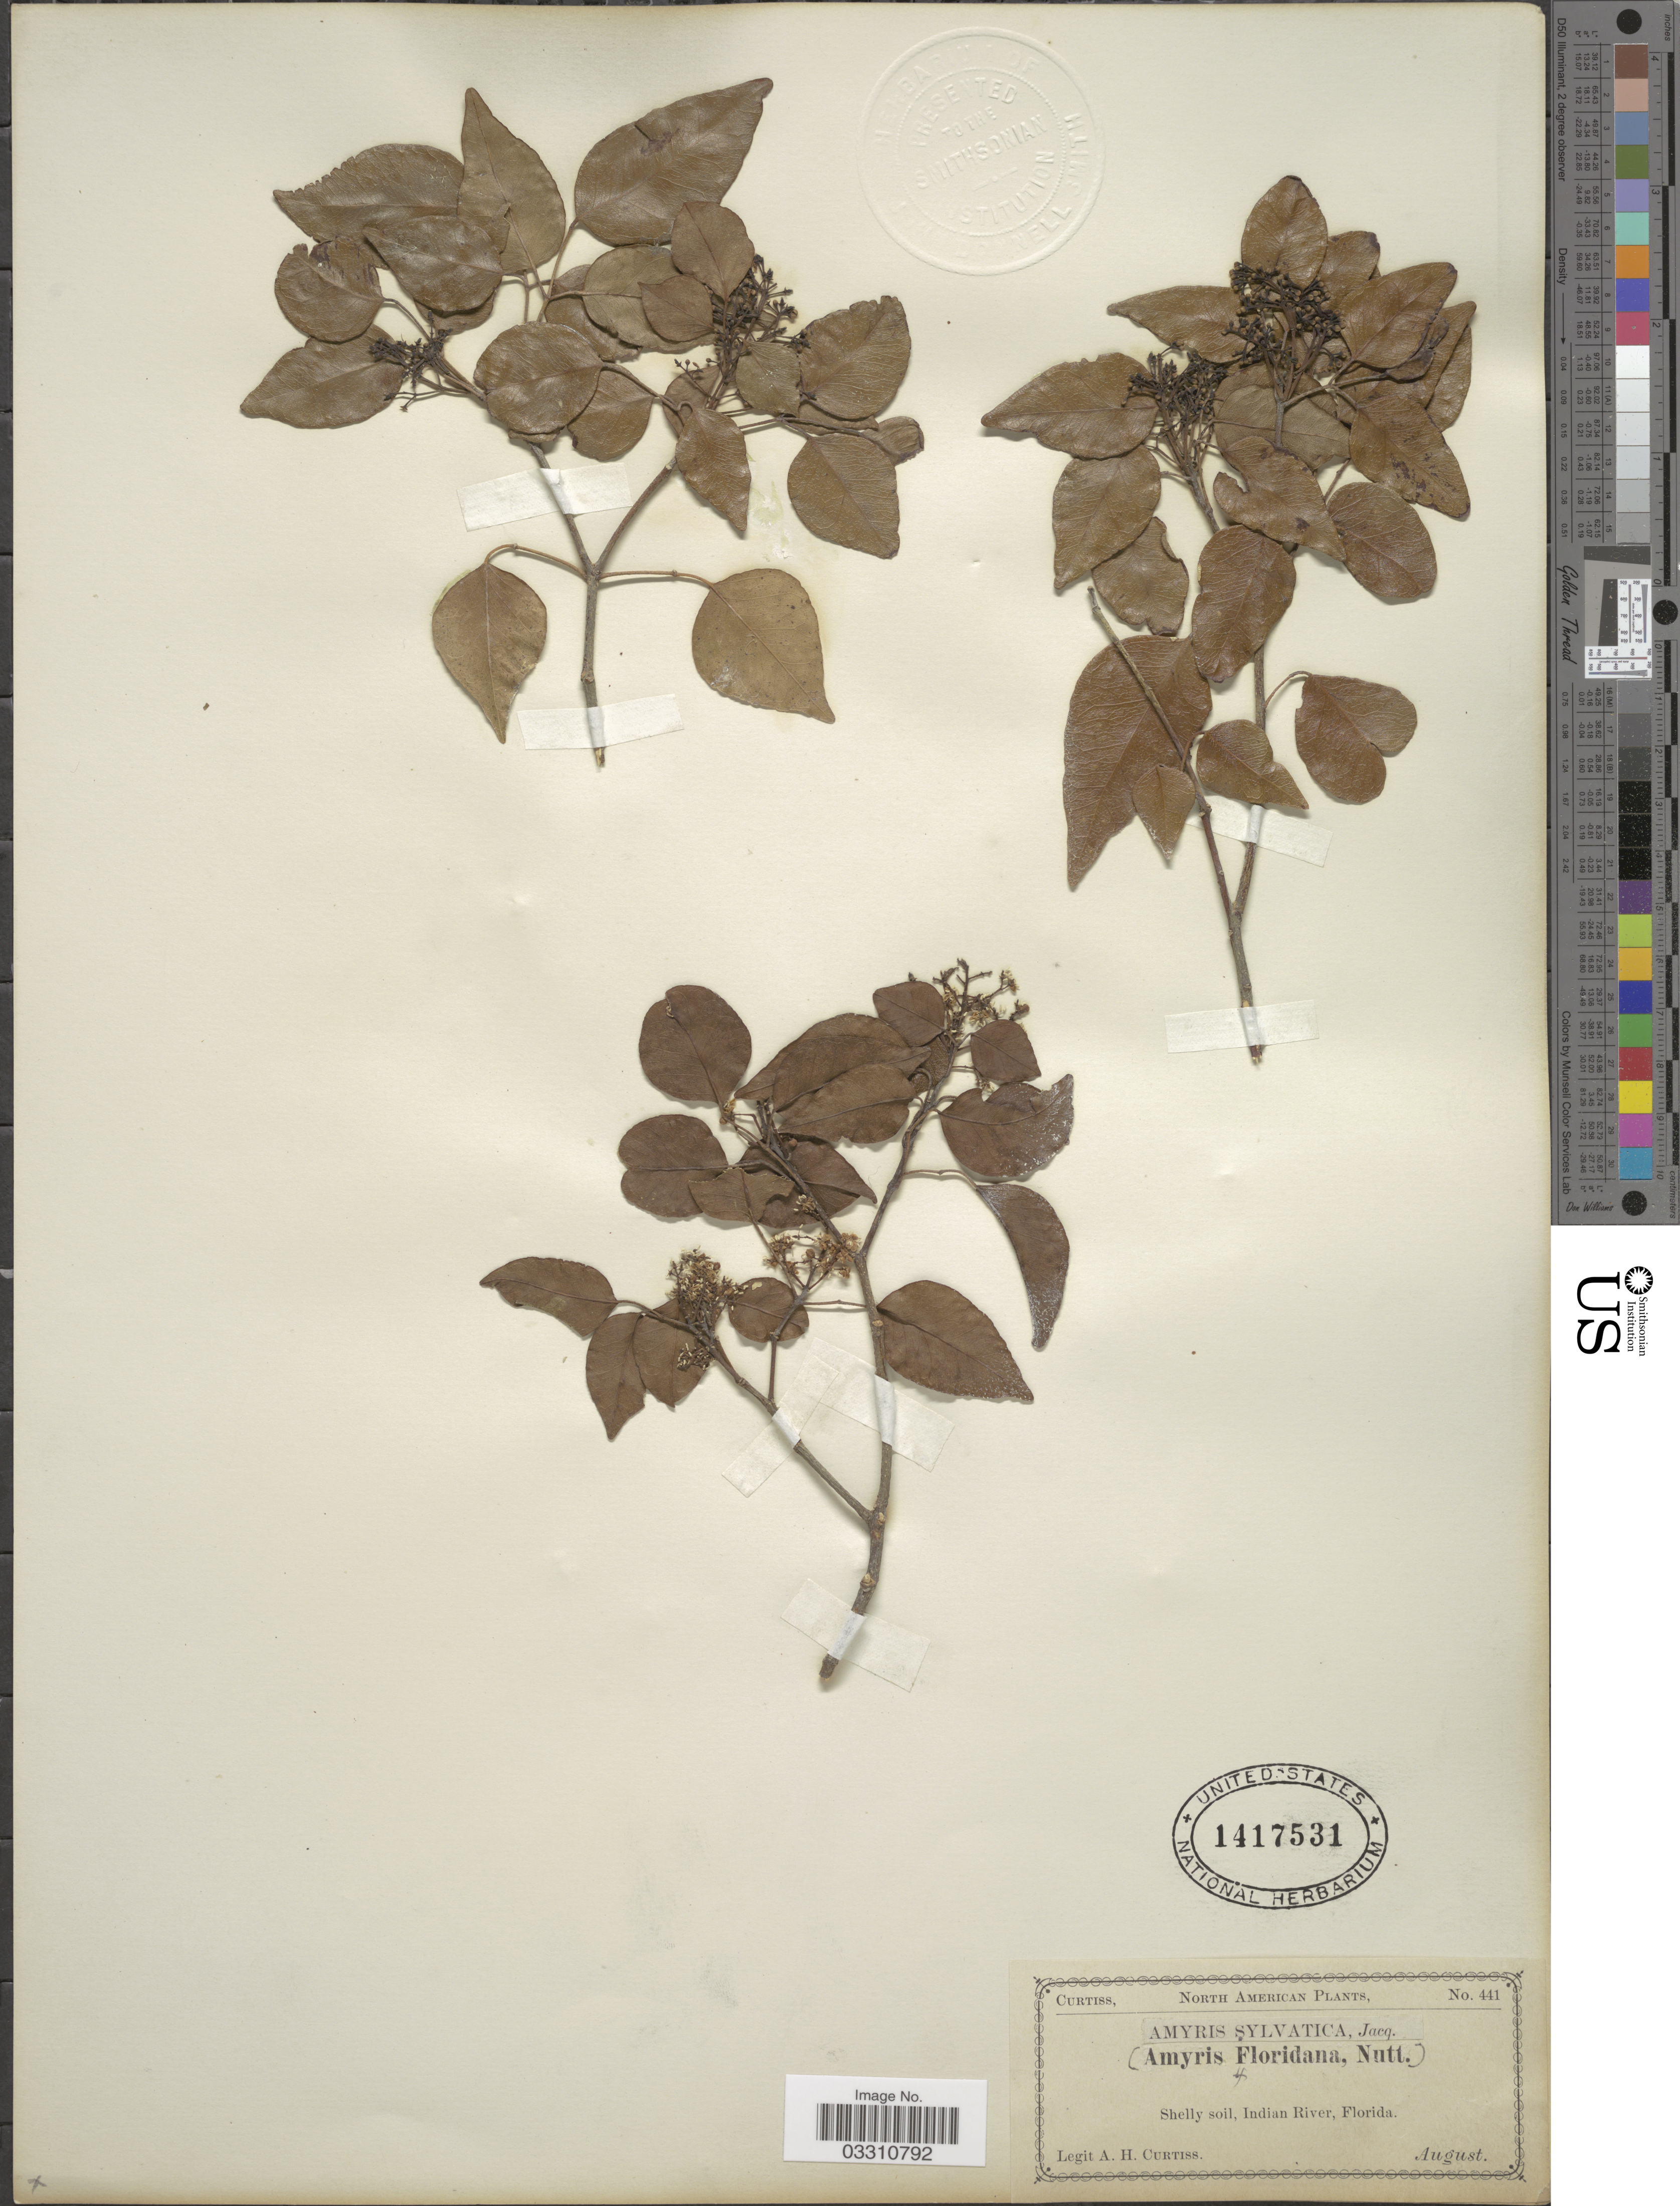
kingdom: Plantae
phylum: Tracheophyta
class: Magnoliopsida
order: Sapindales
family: Rutaceae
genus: Amyris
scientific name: Amyris elemifera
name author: L.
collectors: A. H. Curtiss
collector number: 441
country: United States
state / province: Florida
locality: Shelly soil, Indian River.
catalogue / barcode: US 1417531